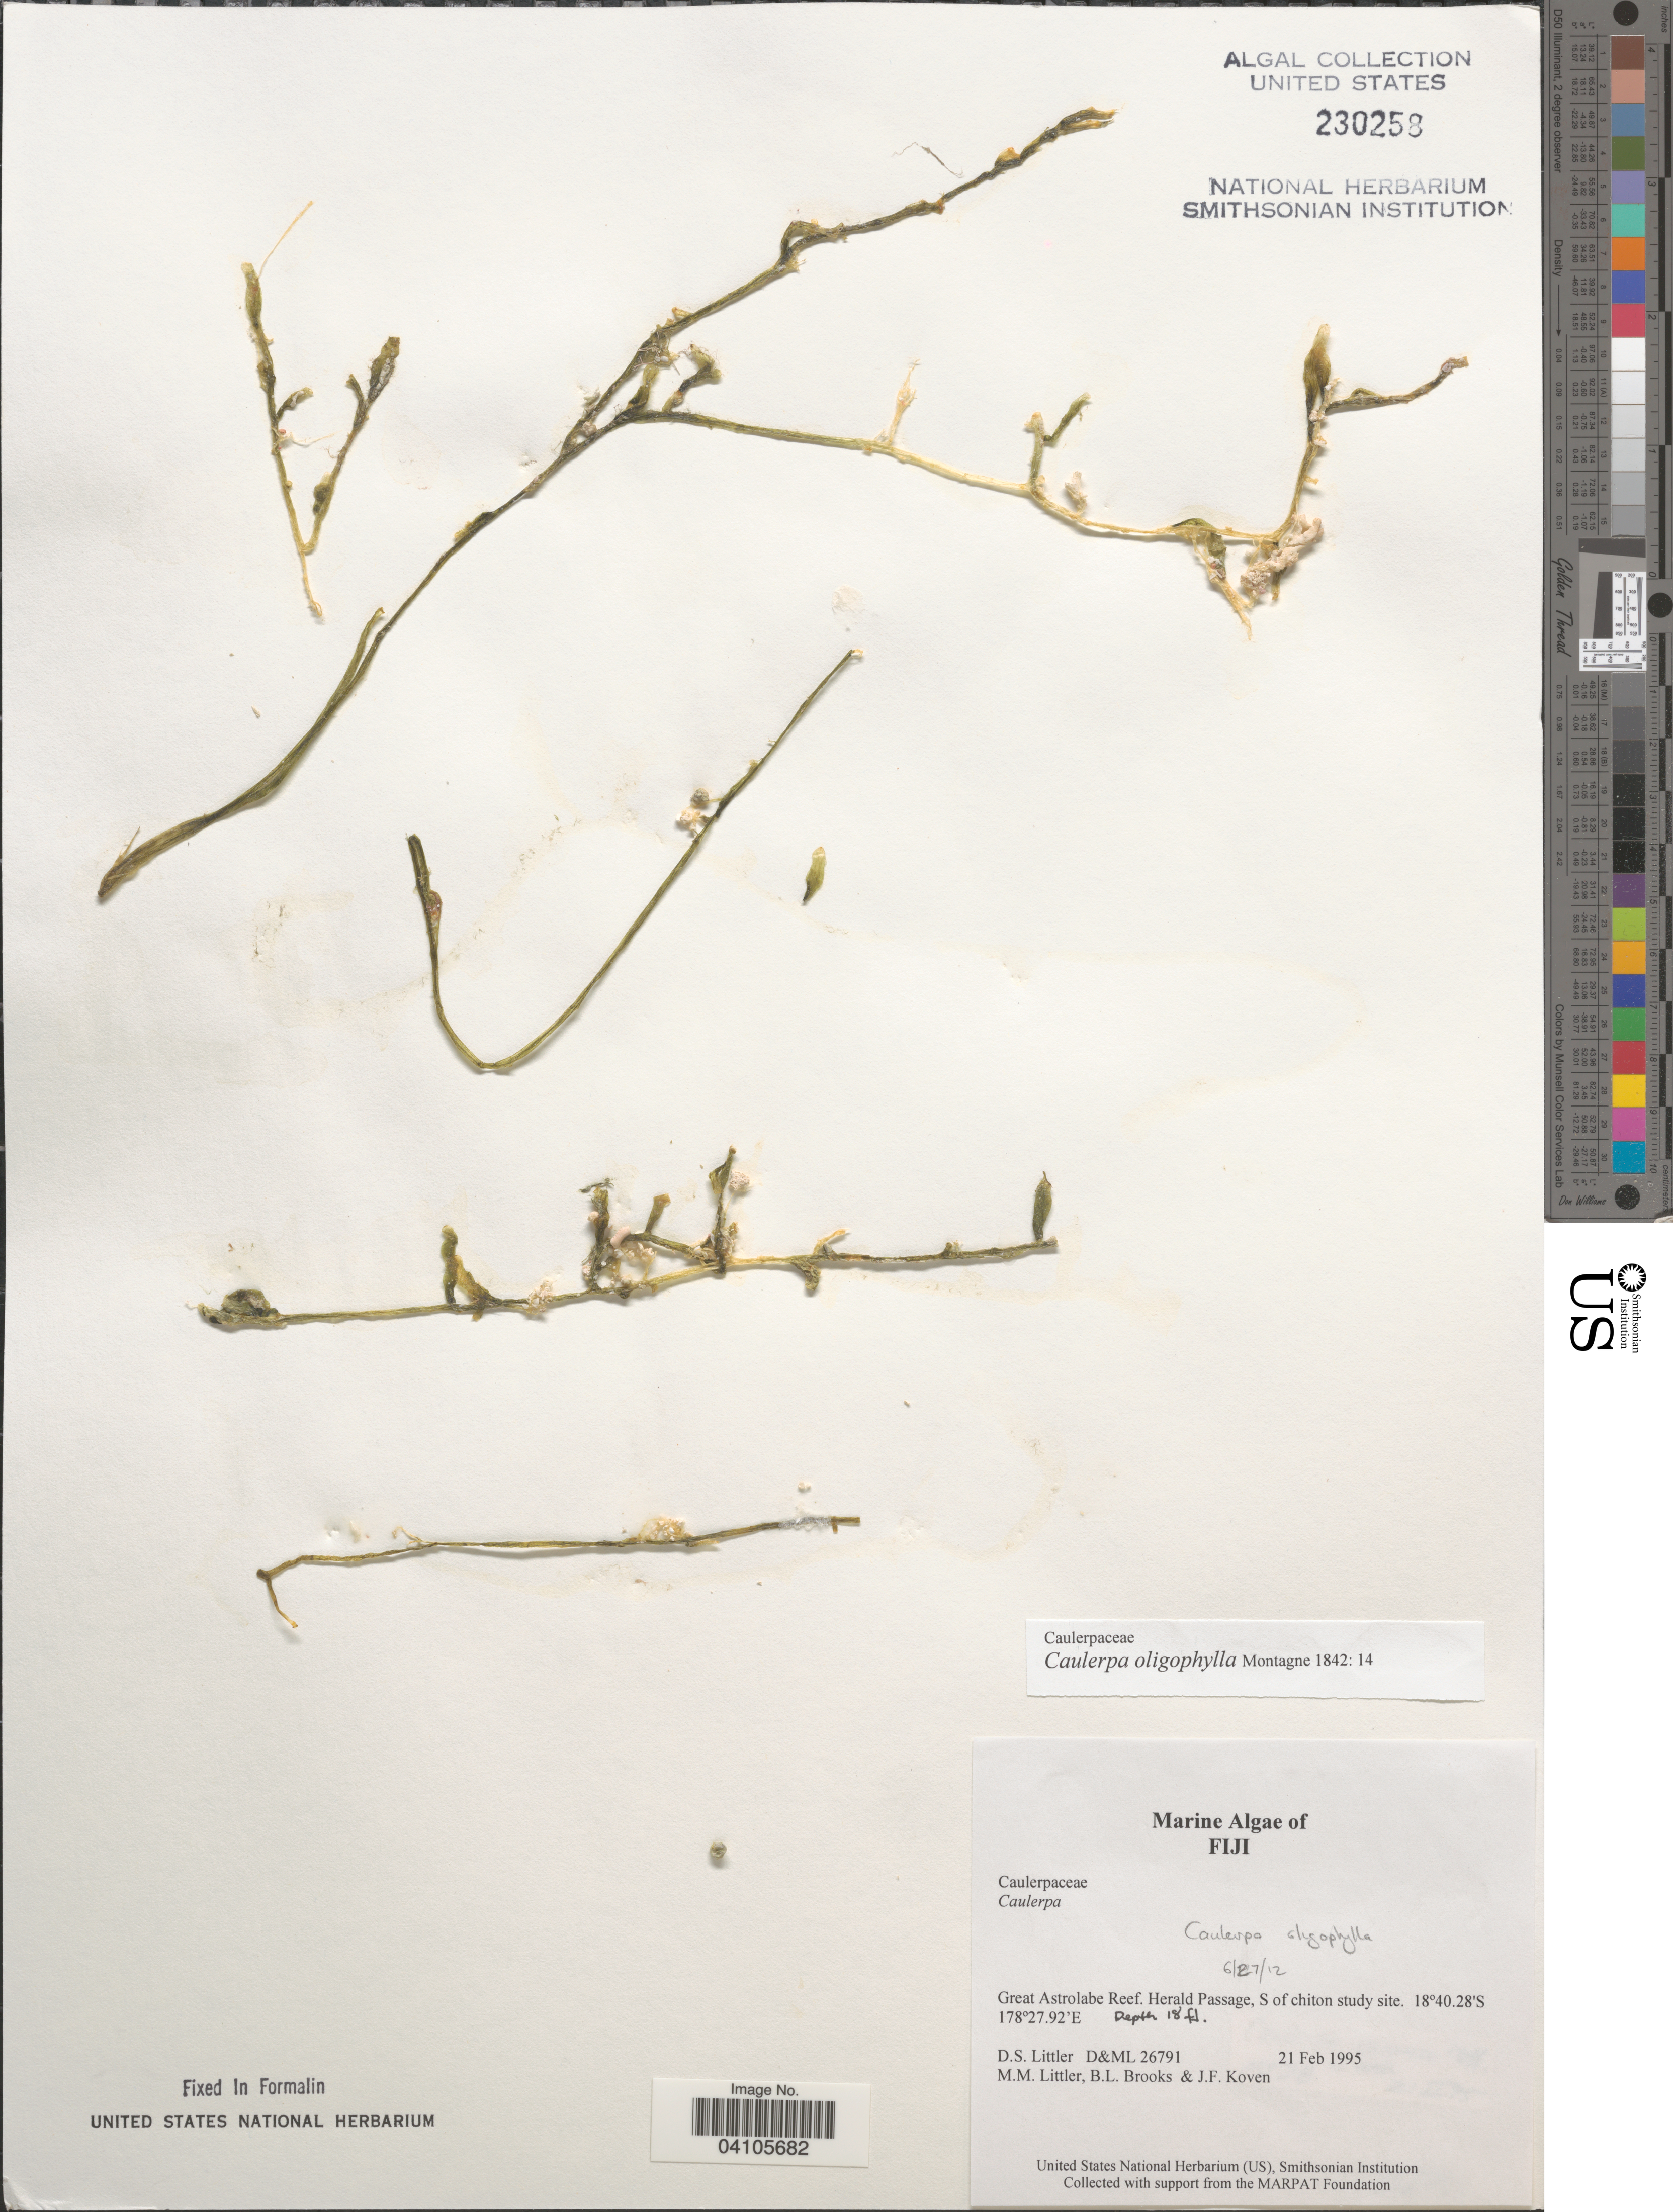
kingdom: Plantae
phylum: Chlorophyta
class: Ulvophyceae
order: Bryopsidales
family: Caulerpaceae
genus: Caulerpa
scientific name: Caulerpa oligophylla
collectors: D. S. Littler, B. Brooks & J. Koven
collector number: D&ML 26797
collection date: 1995-02-21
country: Fiji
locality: Great Astrolabe Reef. Herald Passage, S of chiton study site.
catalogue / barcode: US 230258